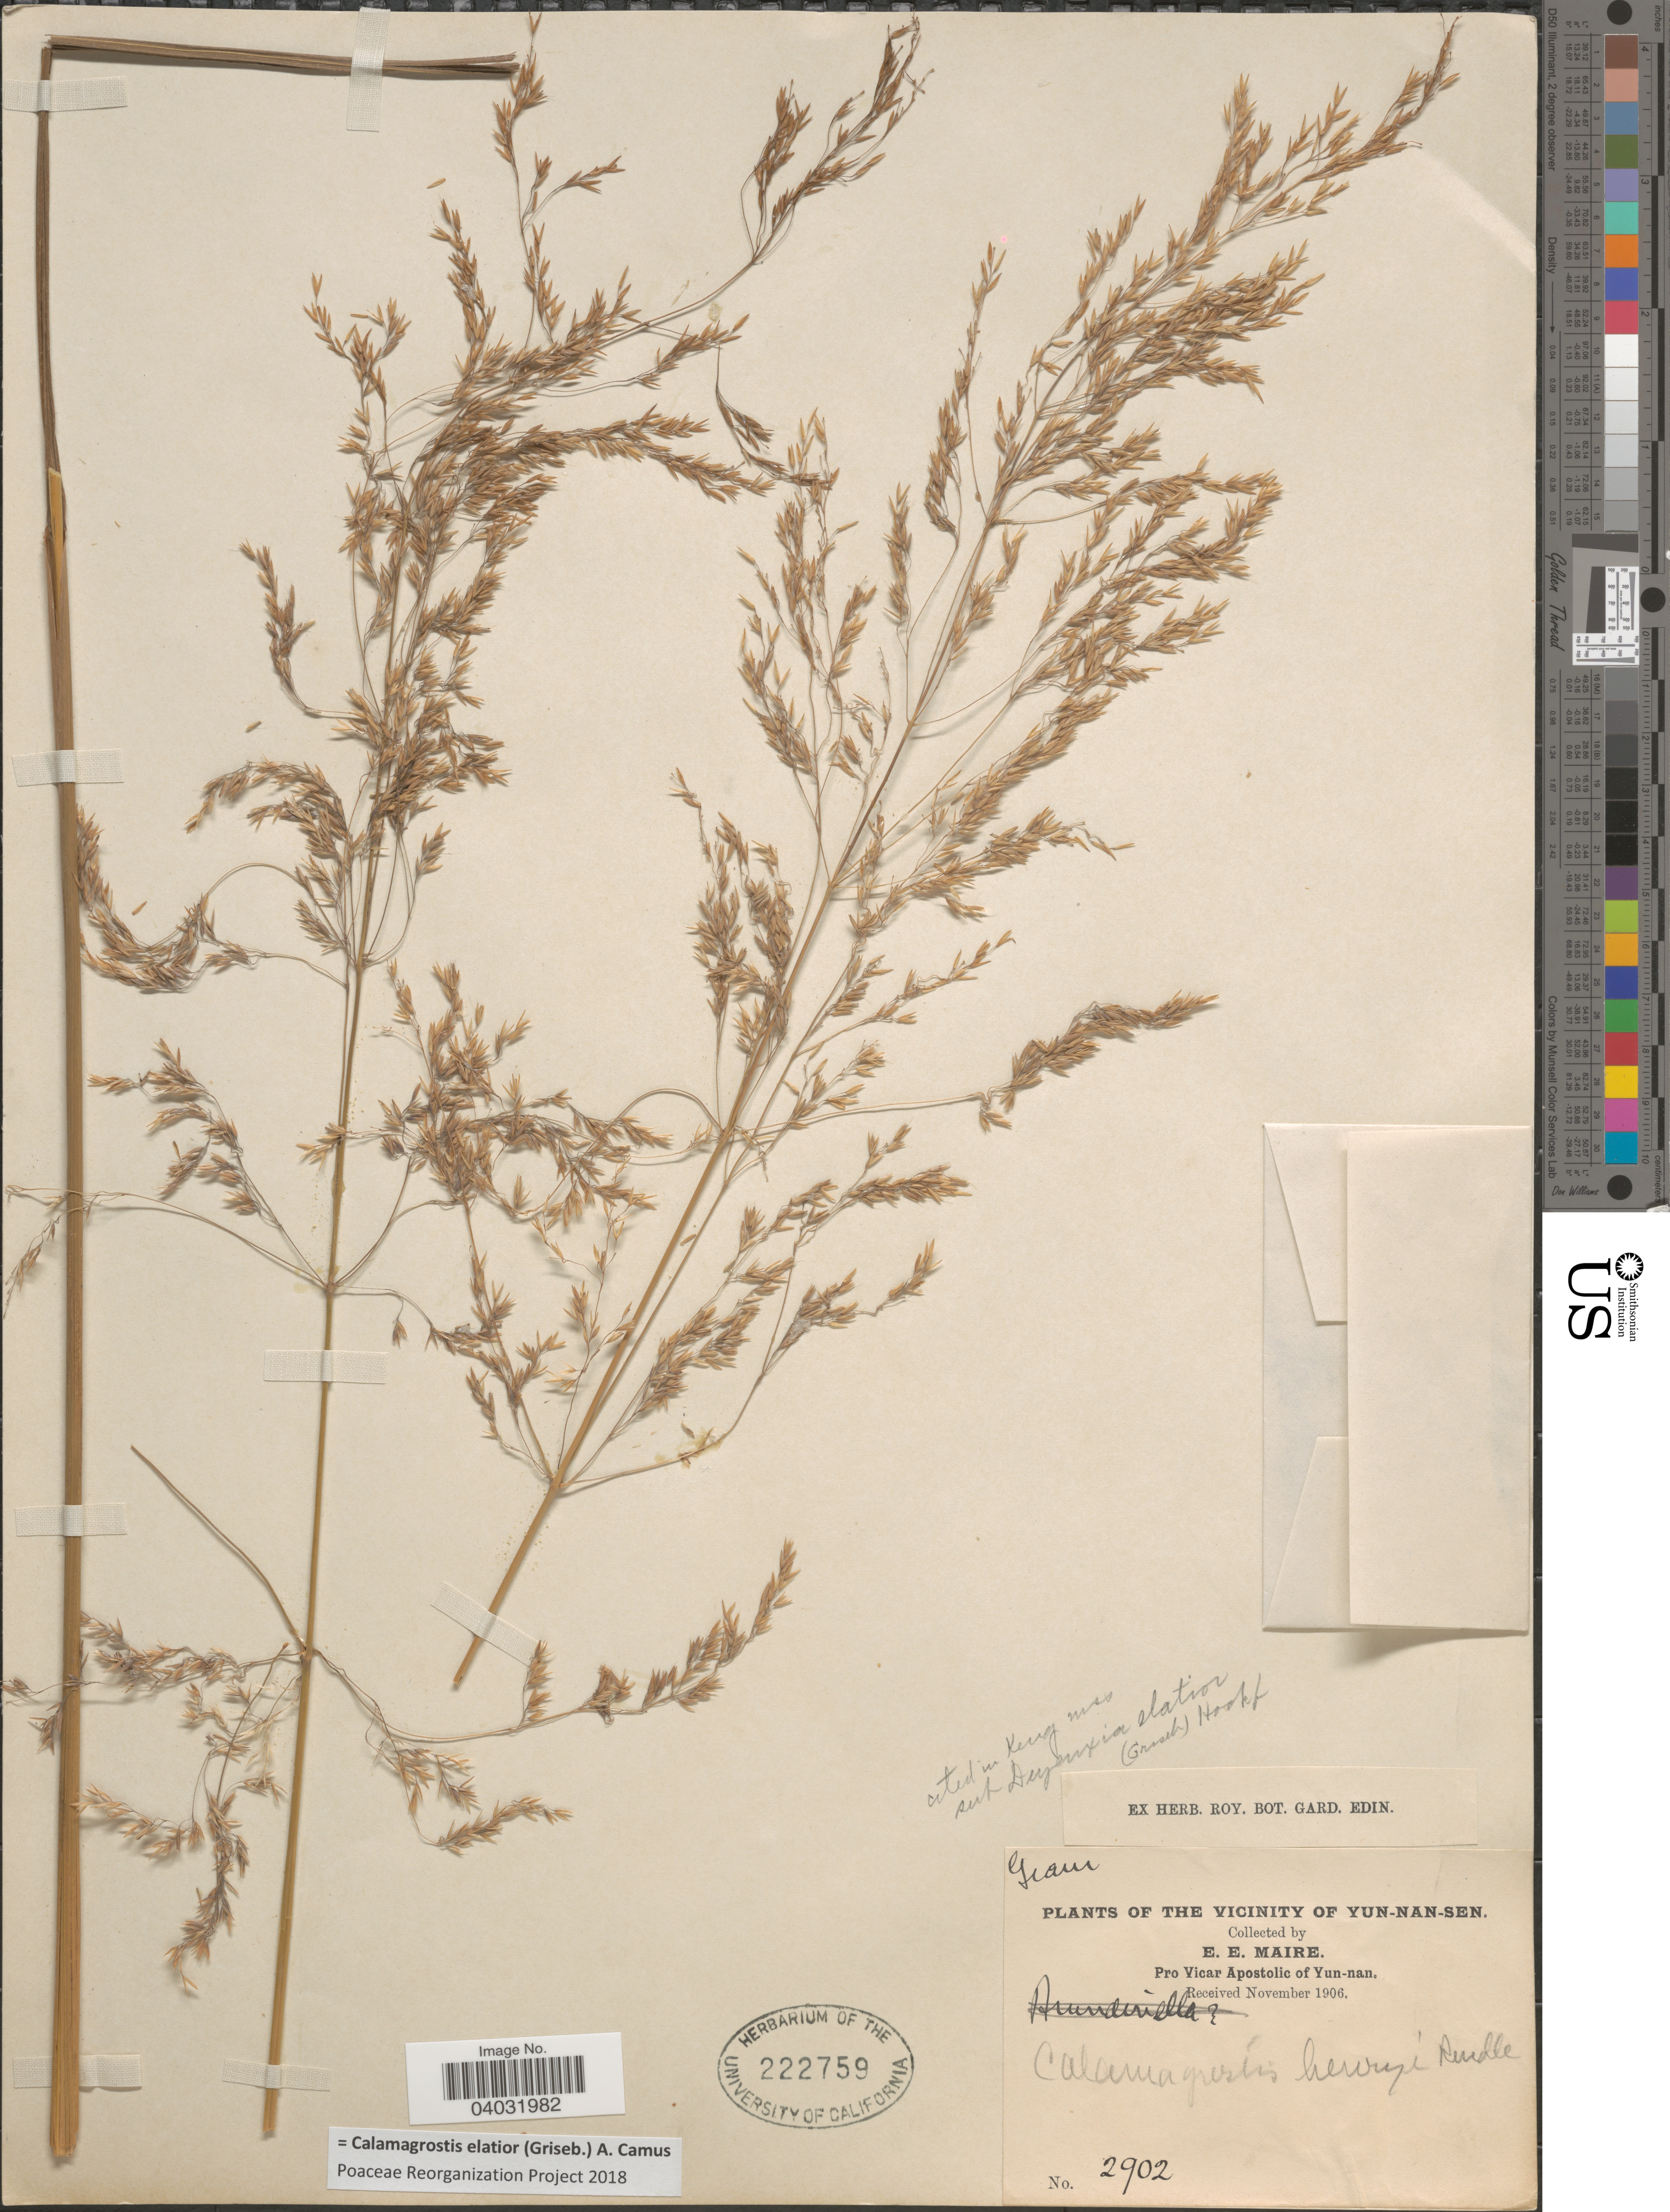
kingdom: Plantae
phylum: Tracheophyta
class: Liliopsida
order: Poales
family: Poaceae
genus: Calamagrostis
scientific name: Calamagrostis elatior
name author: (Griseb.) A. Camus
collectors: E. E. Maire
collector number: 2902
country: China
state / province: Yunnan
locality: Pro Vicar Apostolic of Yun-nan.